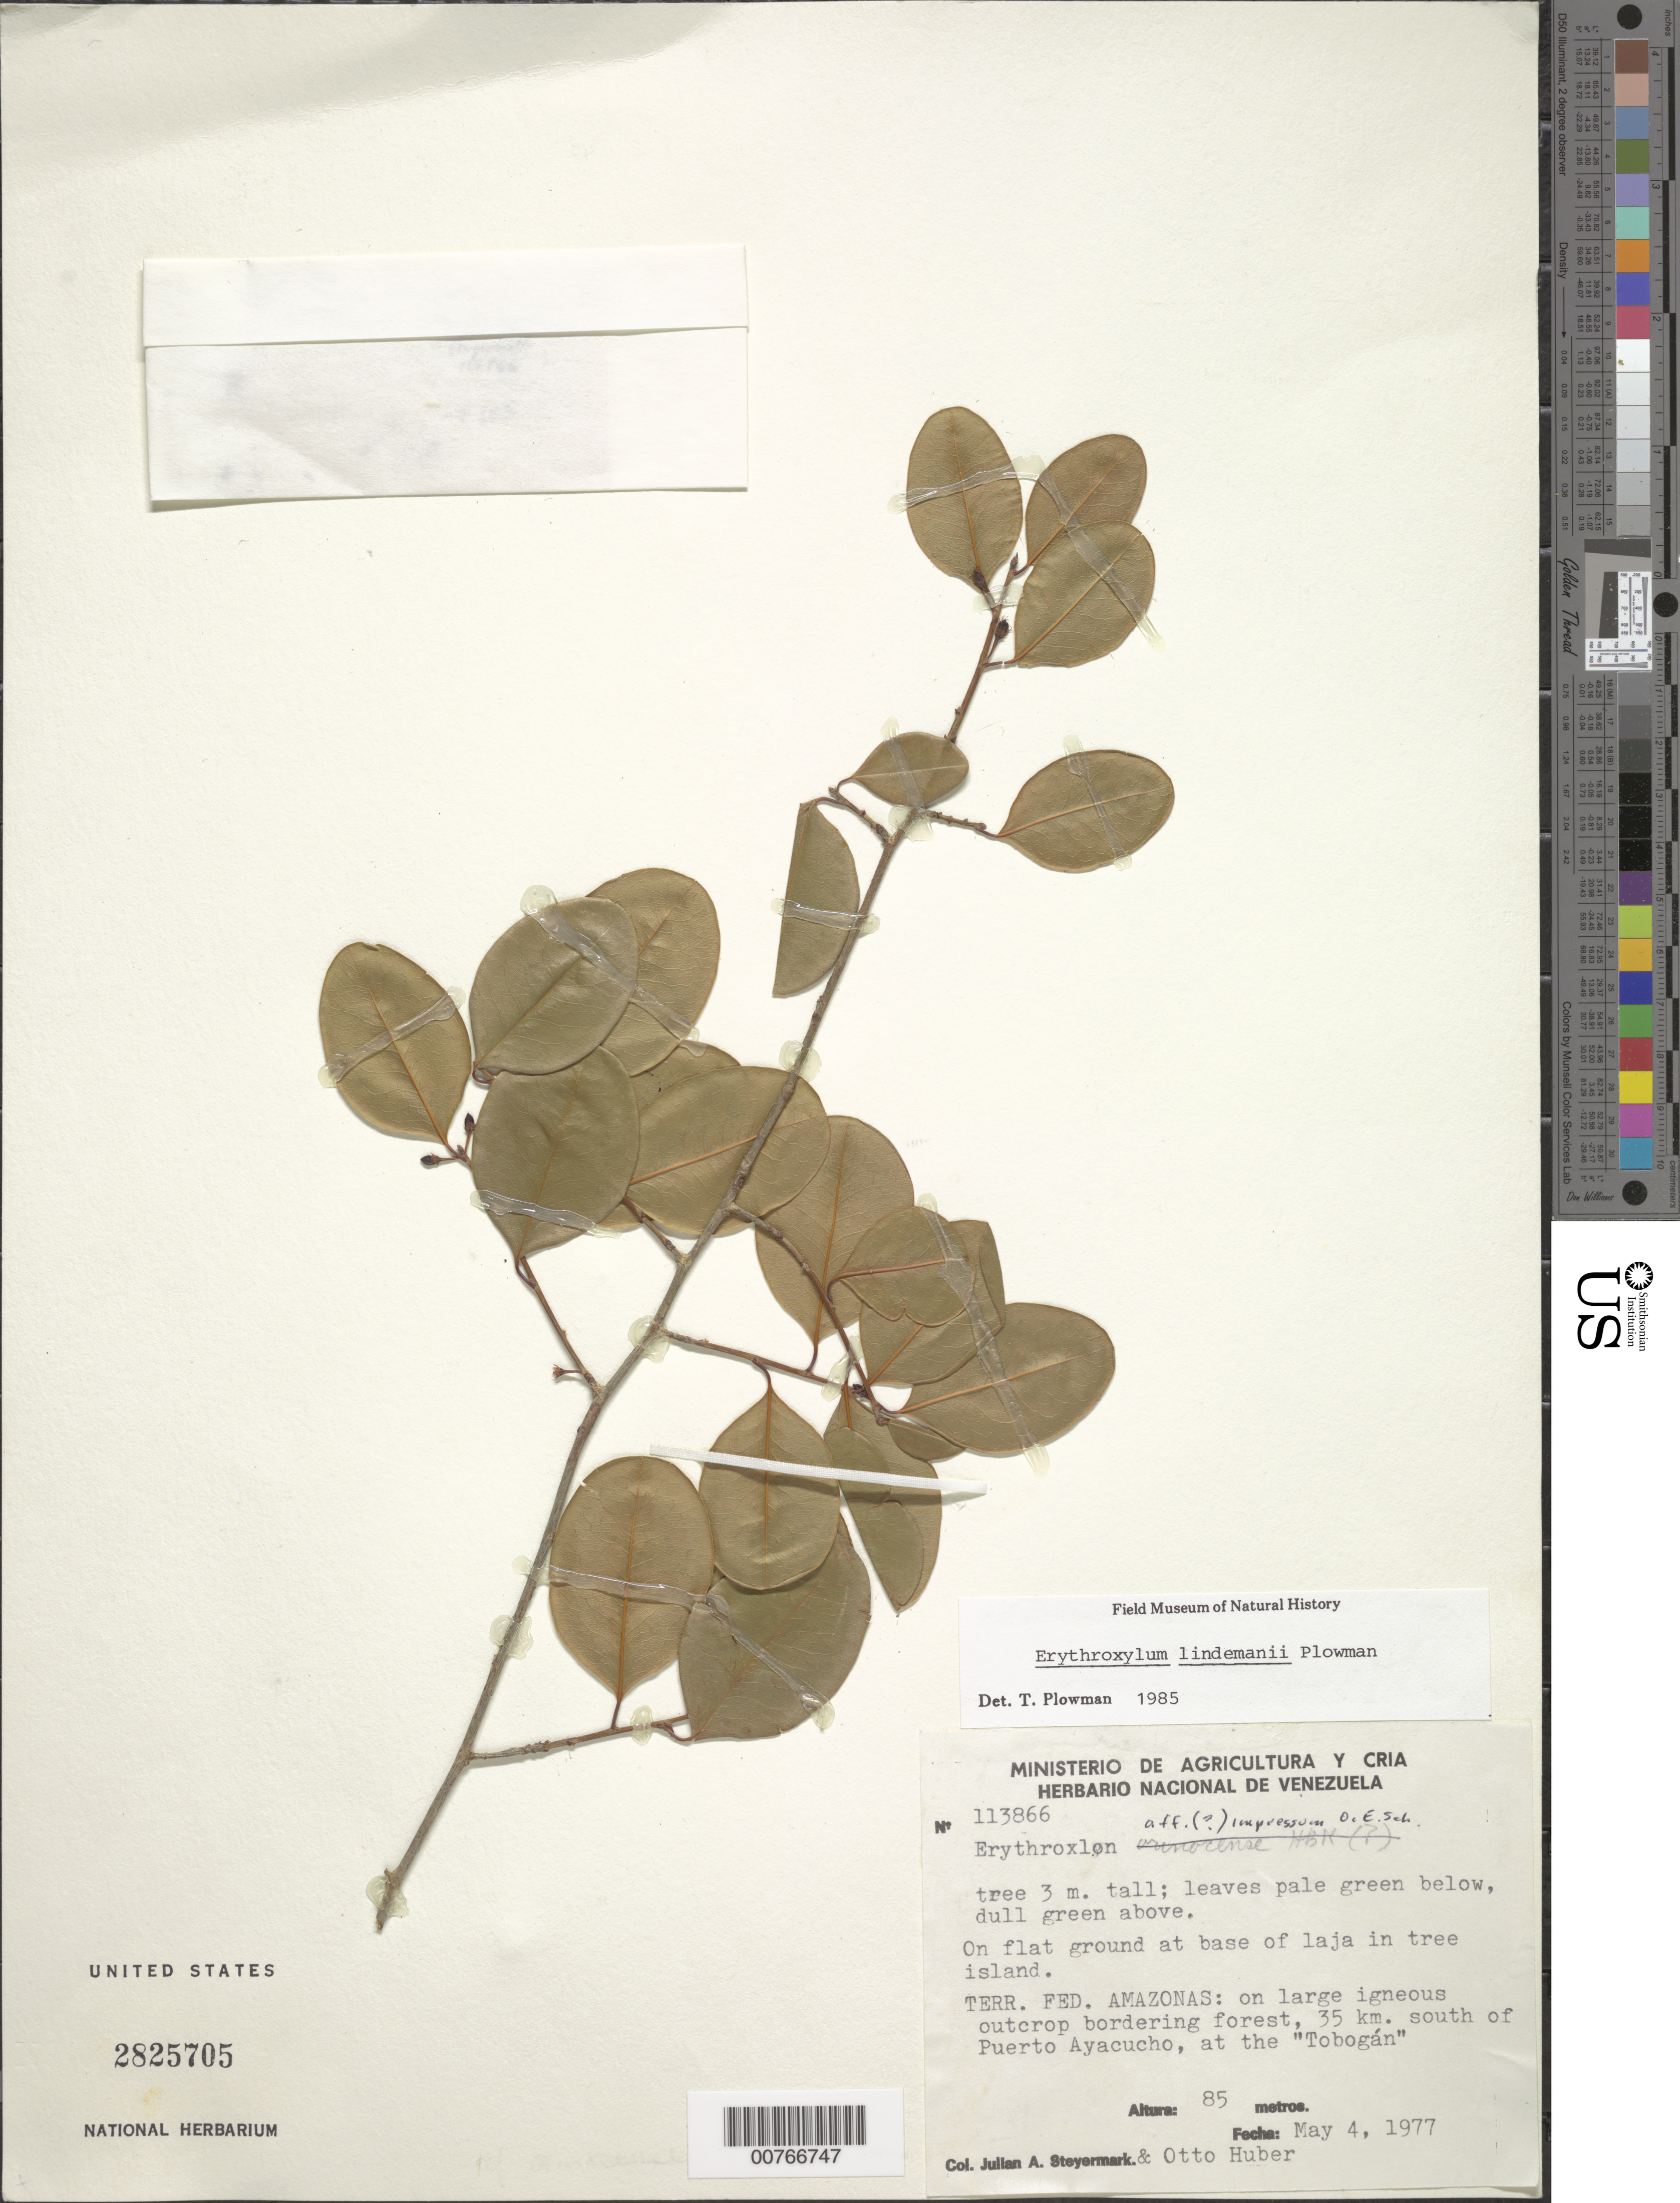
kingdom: Plantae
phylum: Tracheophyta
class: Magnoliopsida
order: Malpighiales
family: Erythroxylaceae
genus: Erythroxylum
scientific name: Erythroxylum lindemanii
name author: Plowman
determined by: Plowman, Timothy C.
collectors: J. Steyermark & O. Huber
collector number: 113866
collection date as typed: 4-May-77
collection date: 1977-05-04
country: Venezuela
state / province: Amazonas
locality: Puerto Ayacucho, 35 km S of, at the "Tobogán"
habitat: Large igneous outcrop bordering forest; on flat ground at base of laja in tree island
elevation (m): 85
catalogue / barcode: US 2825705